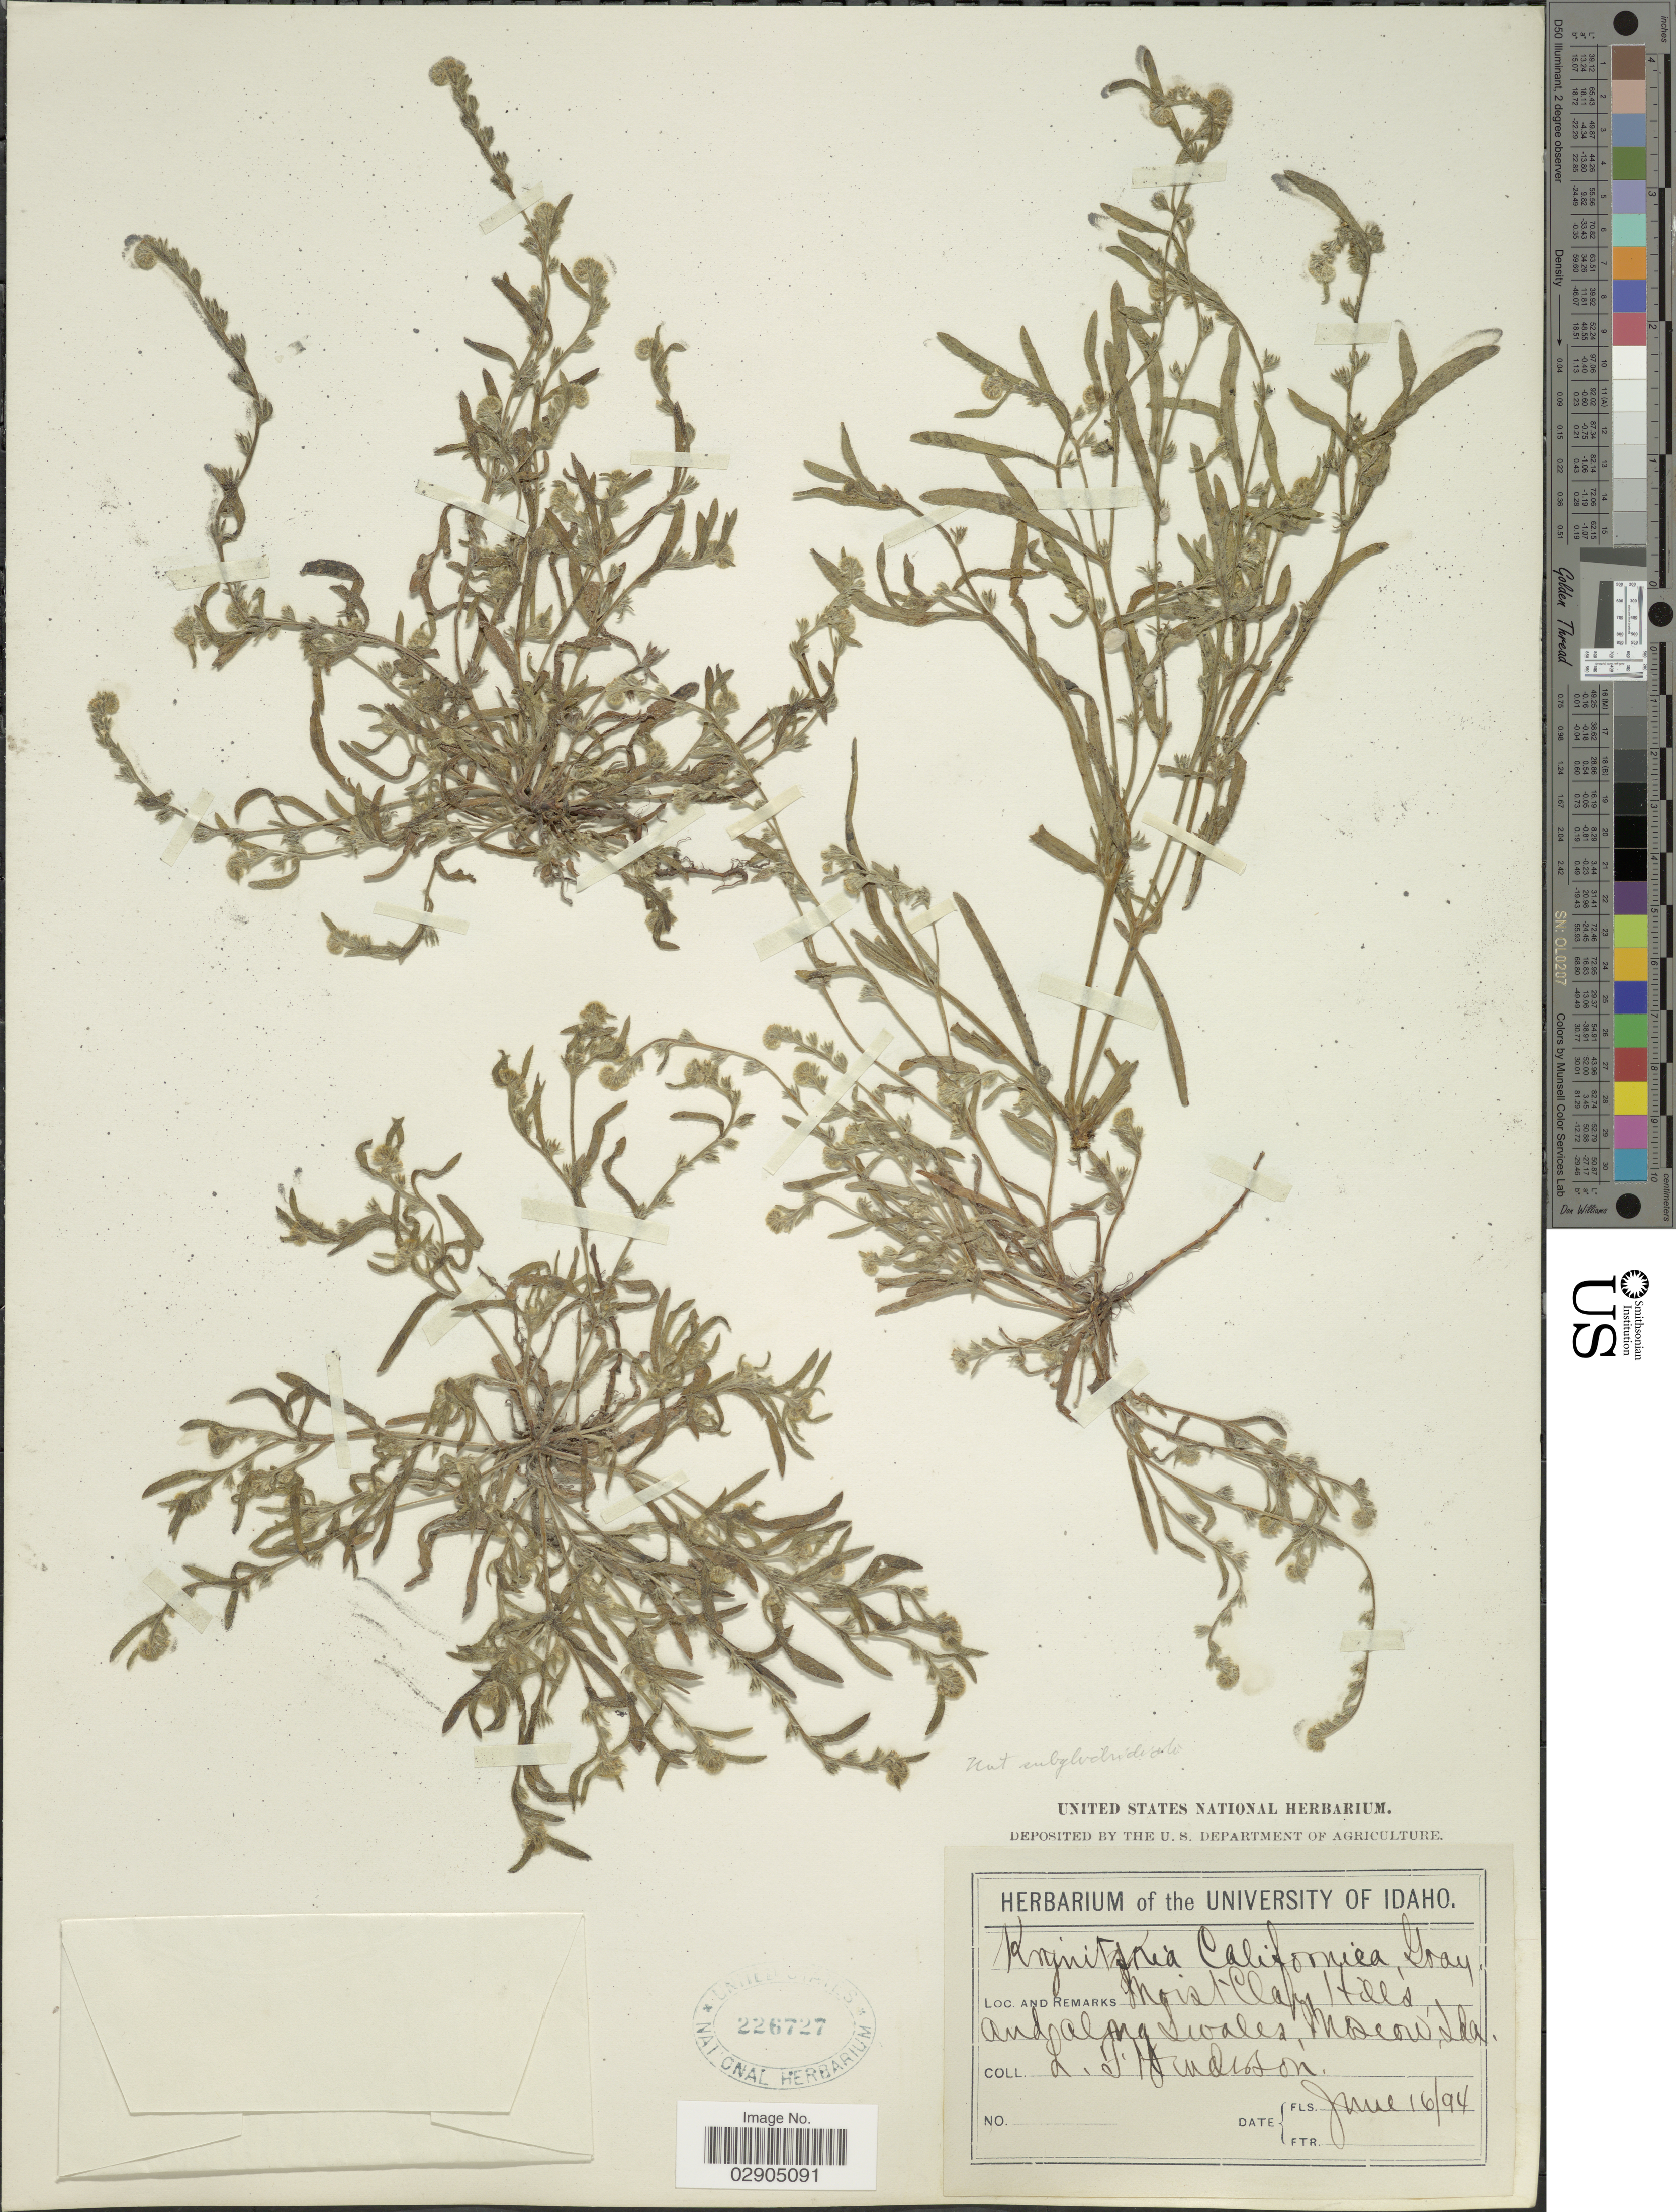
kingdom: Plantae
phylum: Tracheophyta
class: Magnoliopsida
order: Boraginales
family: Boraginaceae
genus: Allocarya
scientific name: Allocarya californica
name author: (Fisch. & C.A. Mey.) Greene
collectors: L. Henderson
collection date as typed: Transcribed d/m/y: 16/6/94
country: United States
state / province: Idaho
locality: Moist Clay Hills and along Swales, Moscow, Ida.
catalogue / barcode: US 226727